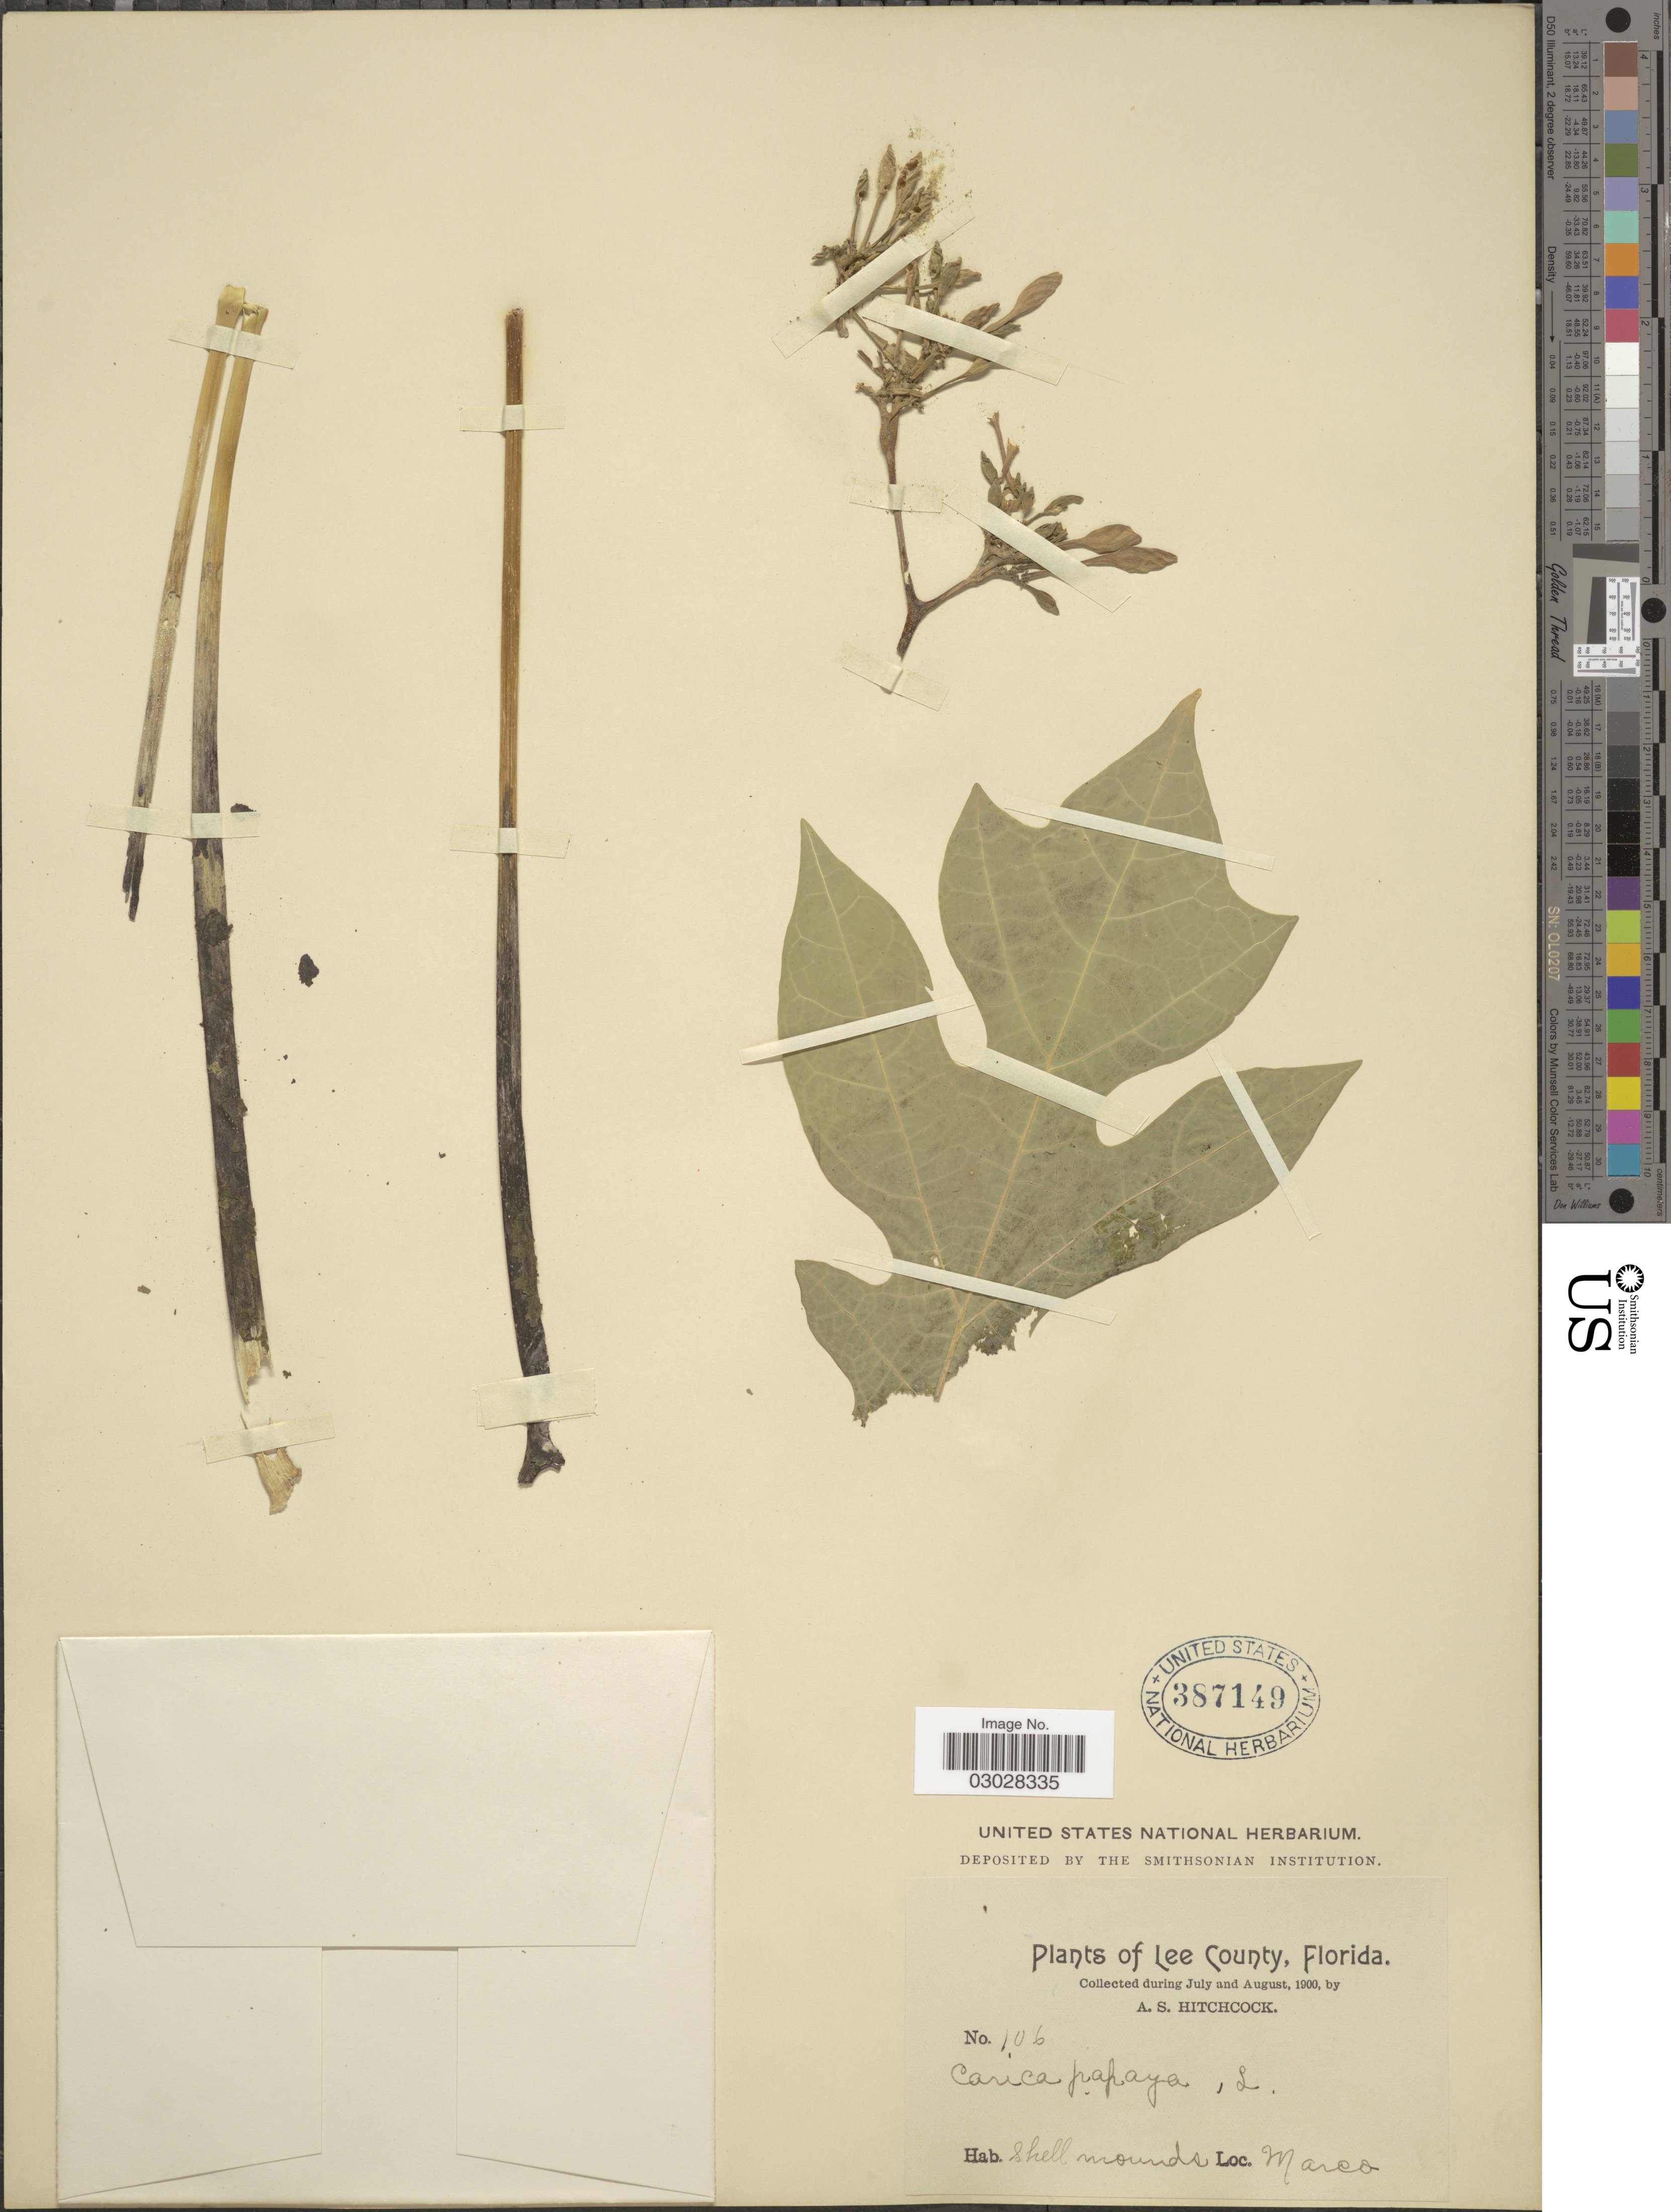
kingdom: Plantae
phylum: Tracheophyta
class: Magnoliopsida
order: Brassicales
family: Caricaceae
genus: Carica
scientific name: Carica papaya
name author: L.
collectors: A. S. Hitchcock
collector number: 106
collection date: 1900-07/1900-08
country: United States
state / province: Florida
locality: Lee County. Marco.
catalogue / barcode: US 387149